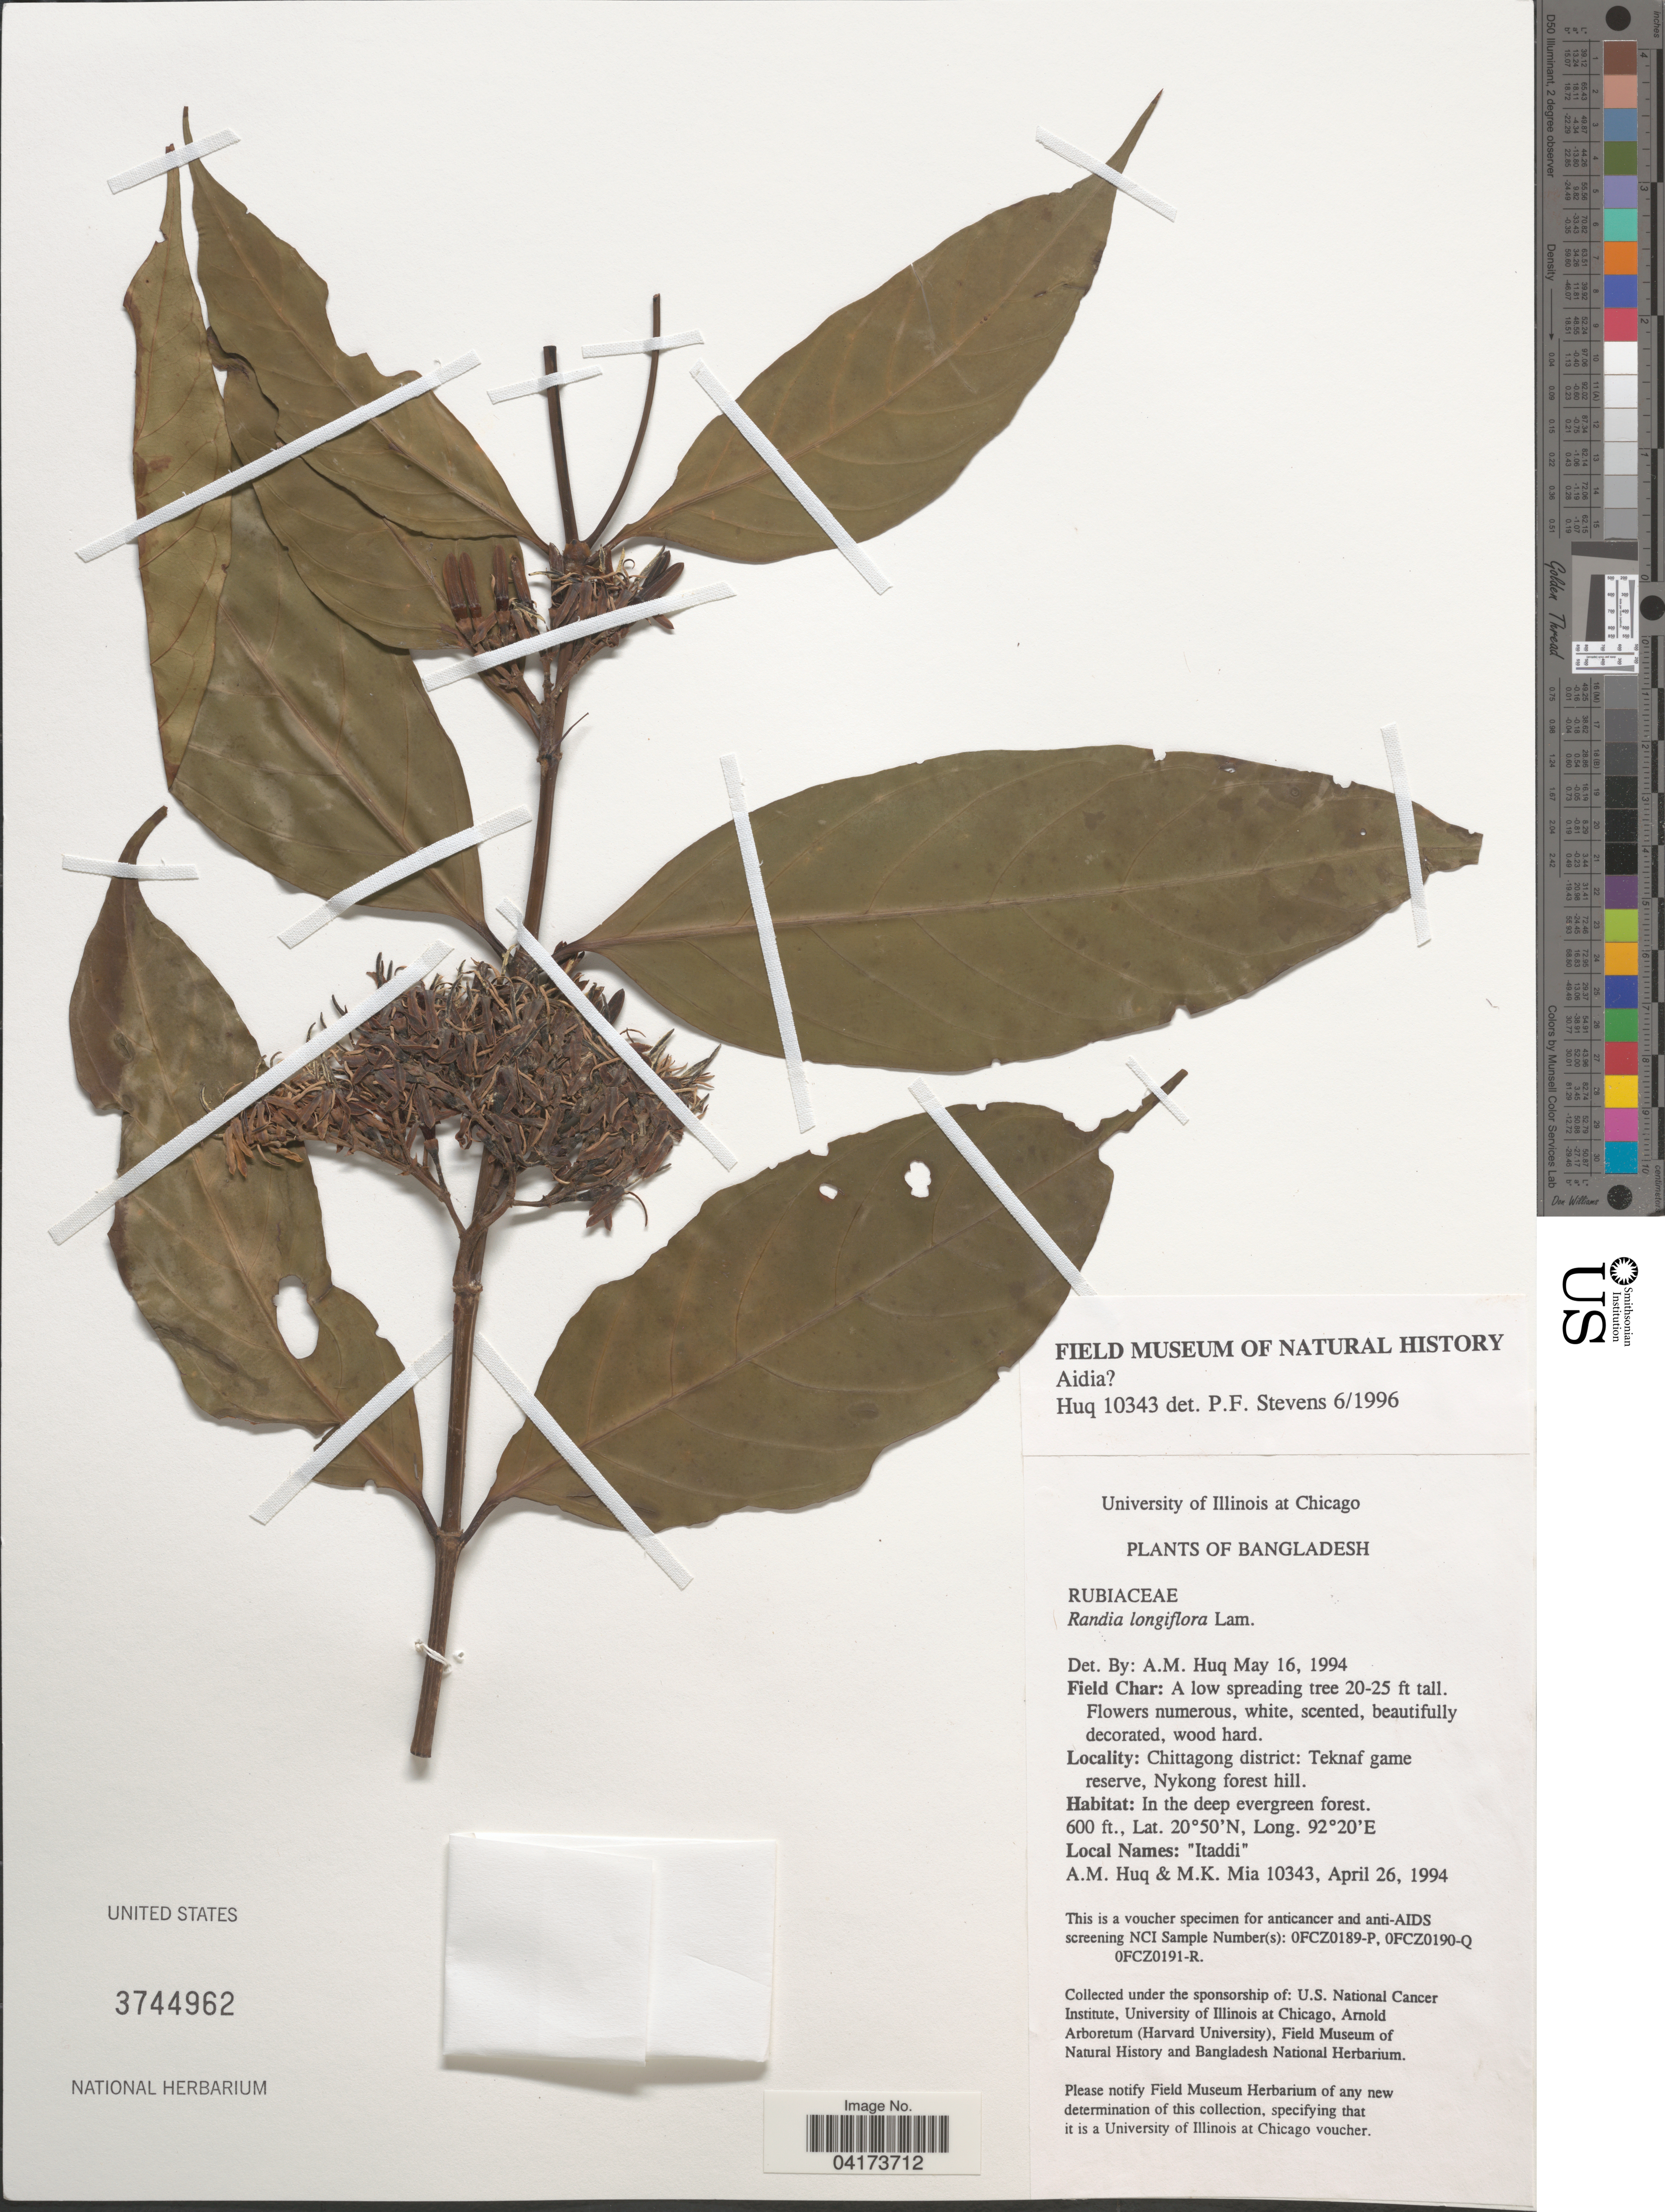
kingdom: Plantae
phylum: Tracheophyta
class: Magnoliopsida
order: Gentianales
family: Rubiaceae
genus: Aidia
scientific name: Aidia sp.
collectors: A. M. Huq & M. Mia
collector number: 10343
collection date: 1994-04-26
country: Bangladesh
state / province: Chittagong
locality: Chittagong district: Teknaf game reserve, Nykong forest hill.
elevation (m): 183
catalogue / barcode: US 3744962